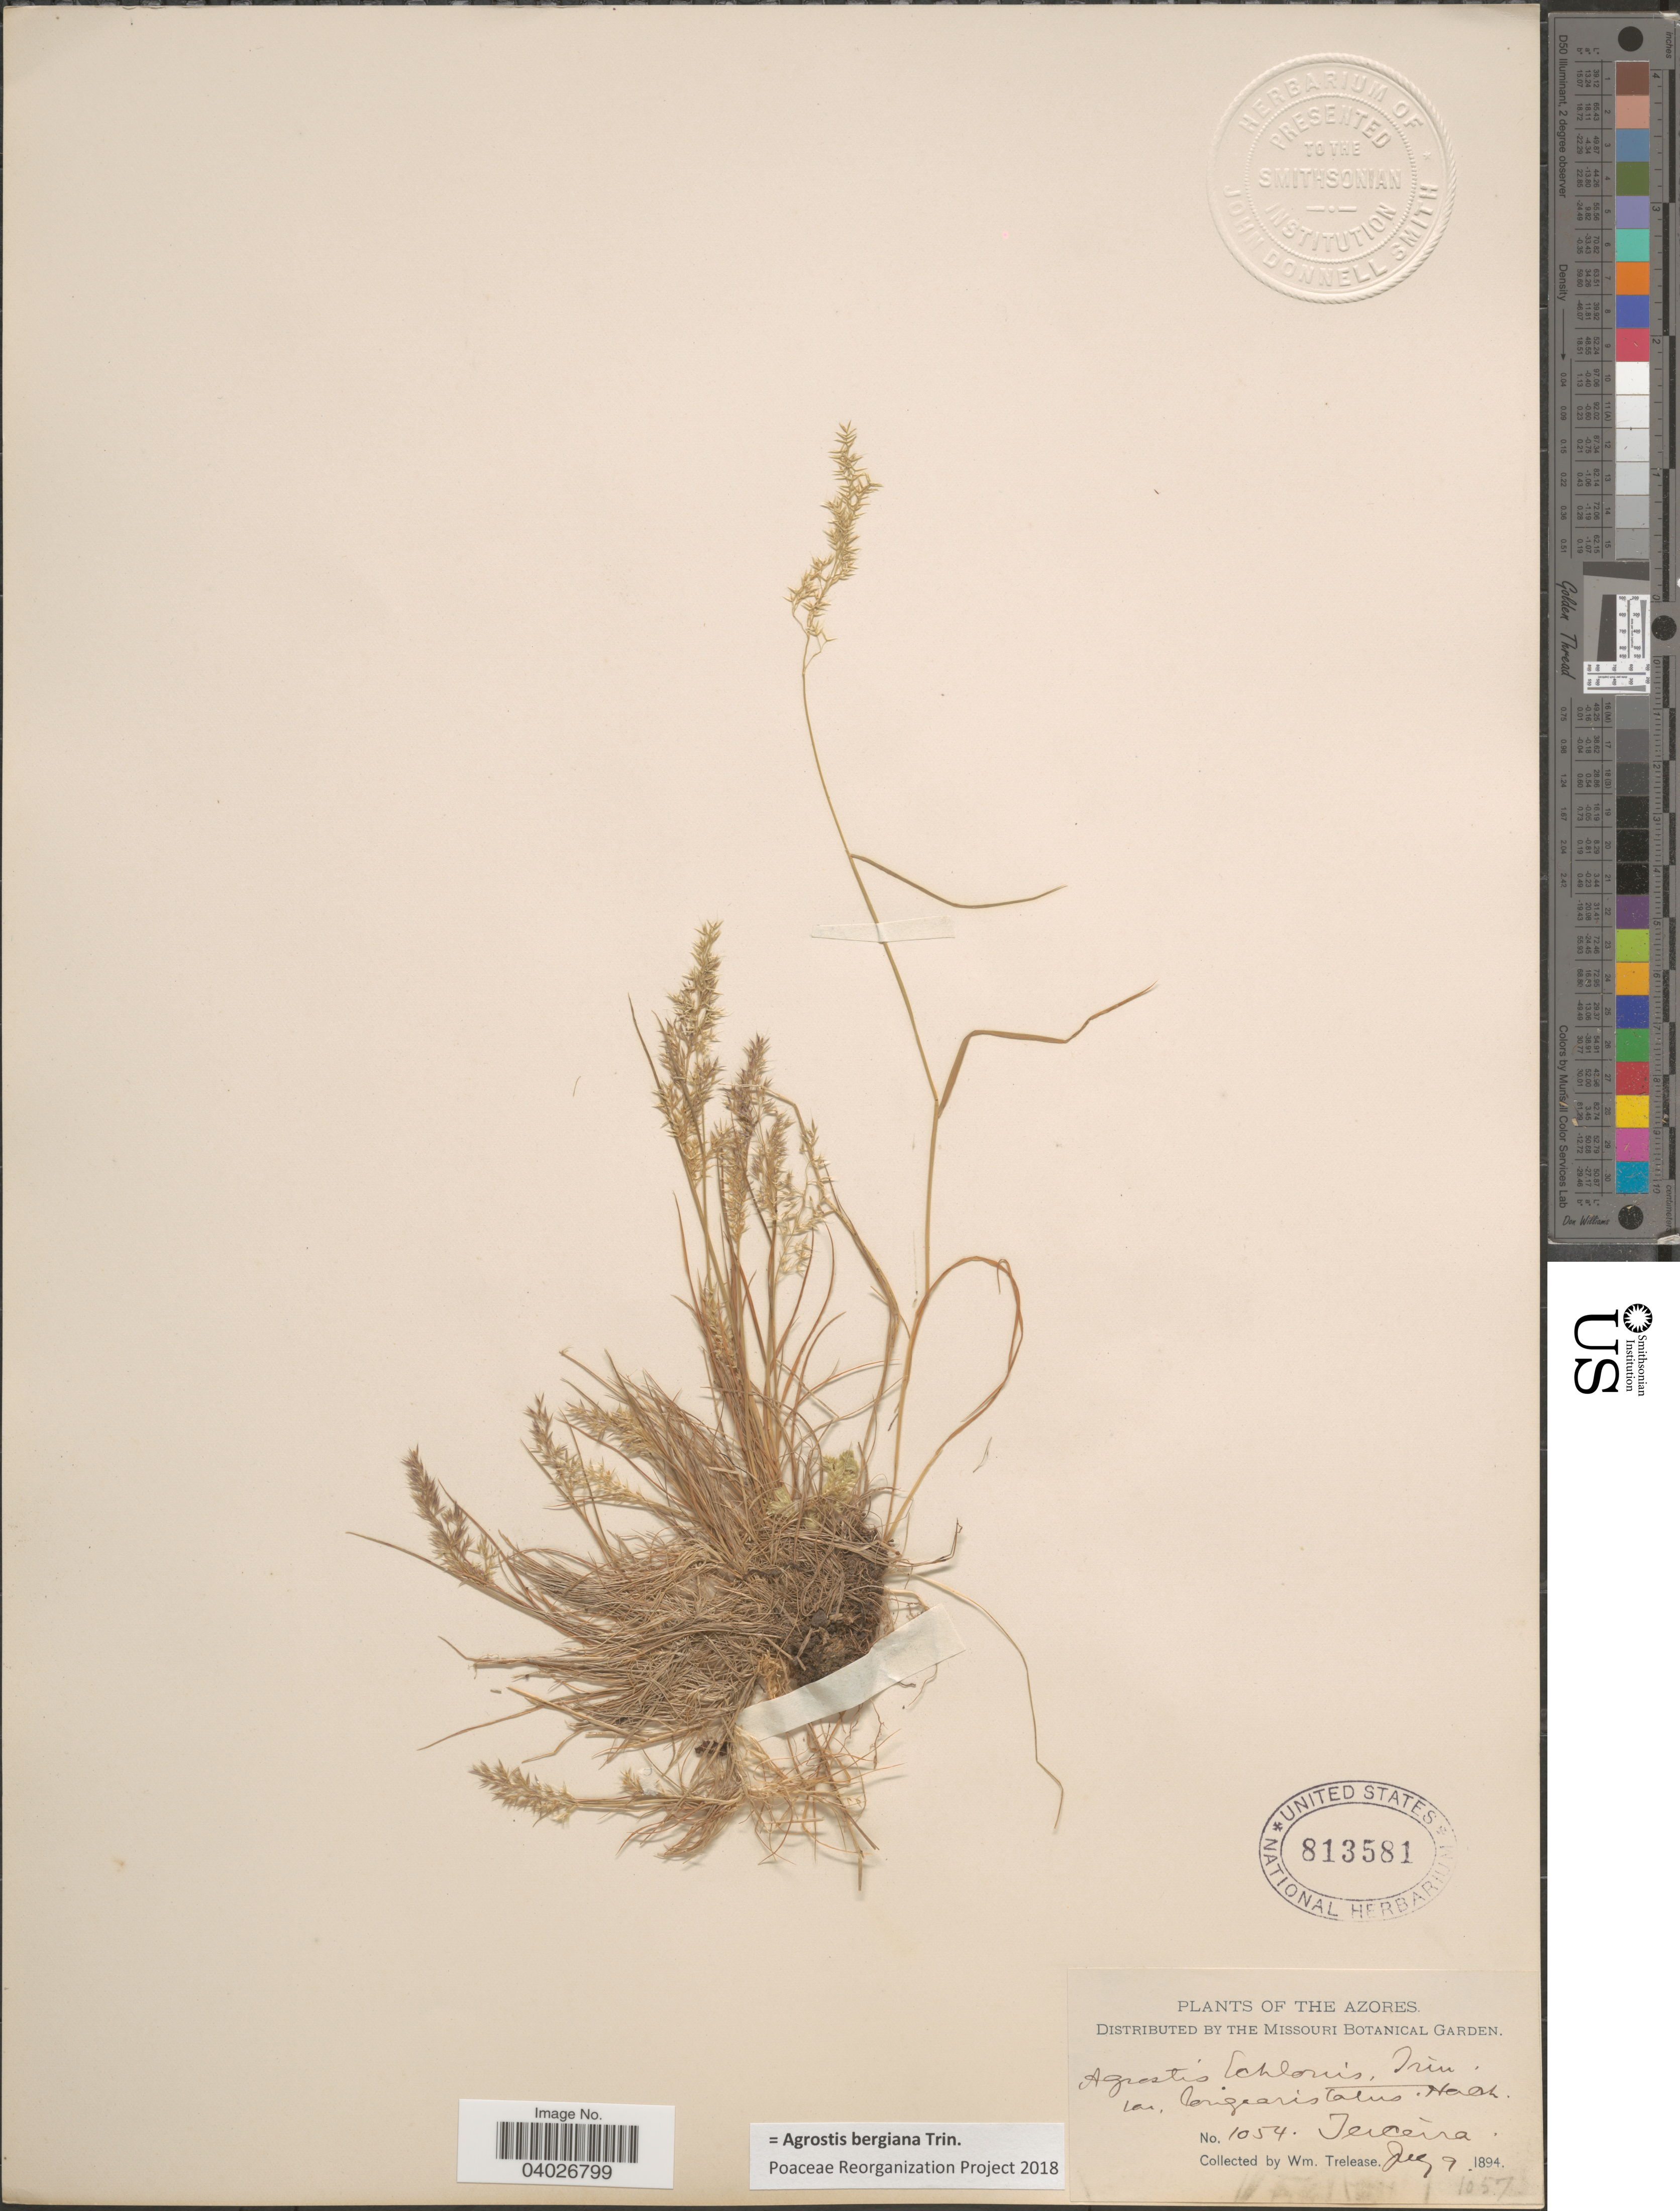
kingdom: Plantae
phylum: Tracheophyta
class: Liliopsida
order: Poales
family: Poaceae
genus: Agrostis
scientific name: Agrostis bergiana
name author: Trin.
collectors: W. Trelease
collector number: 1054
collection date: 1894-07-09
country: Portugal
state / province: Azores (Aut. Reg.)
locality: Terceira.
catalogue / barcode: US 813581